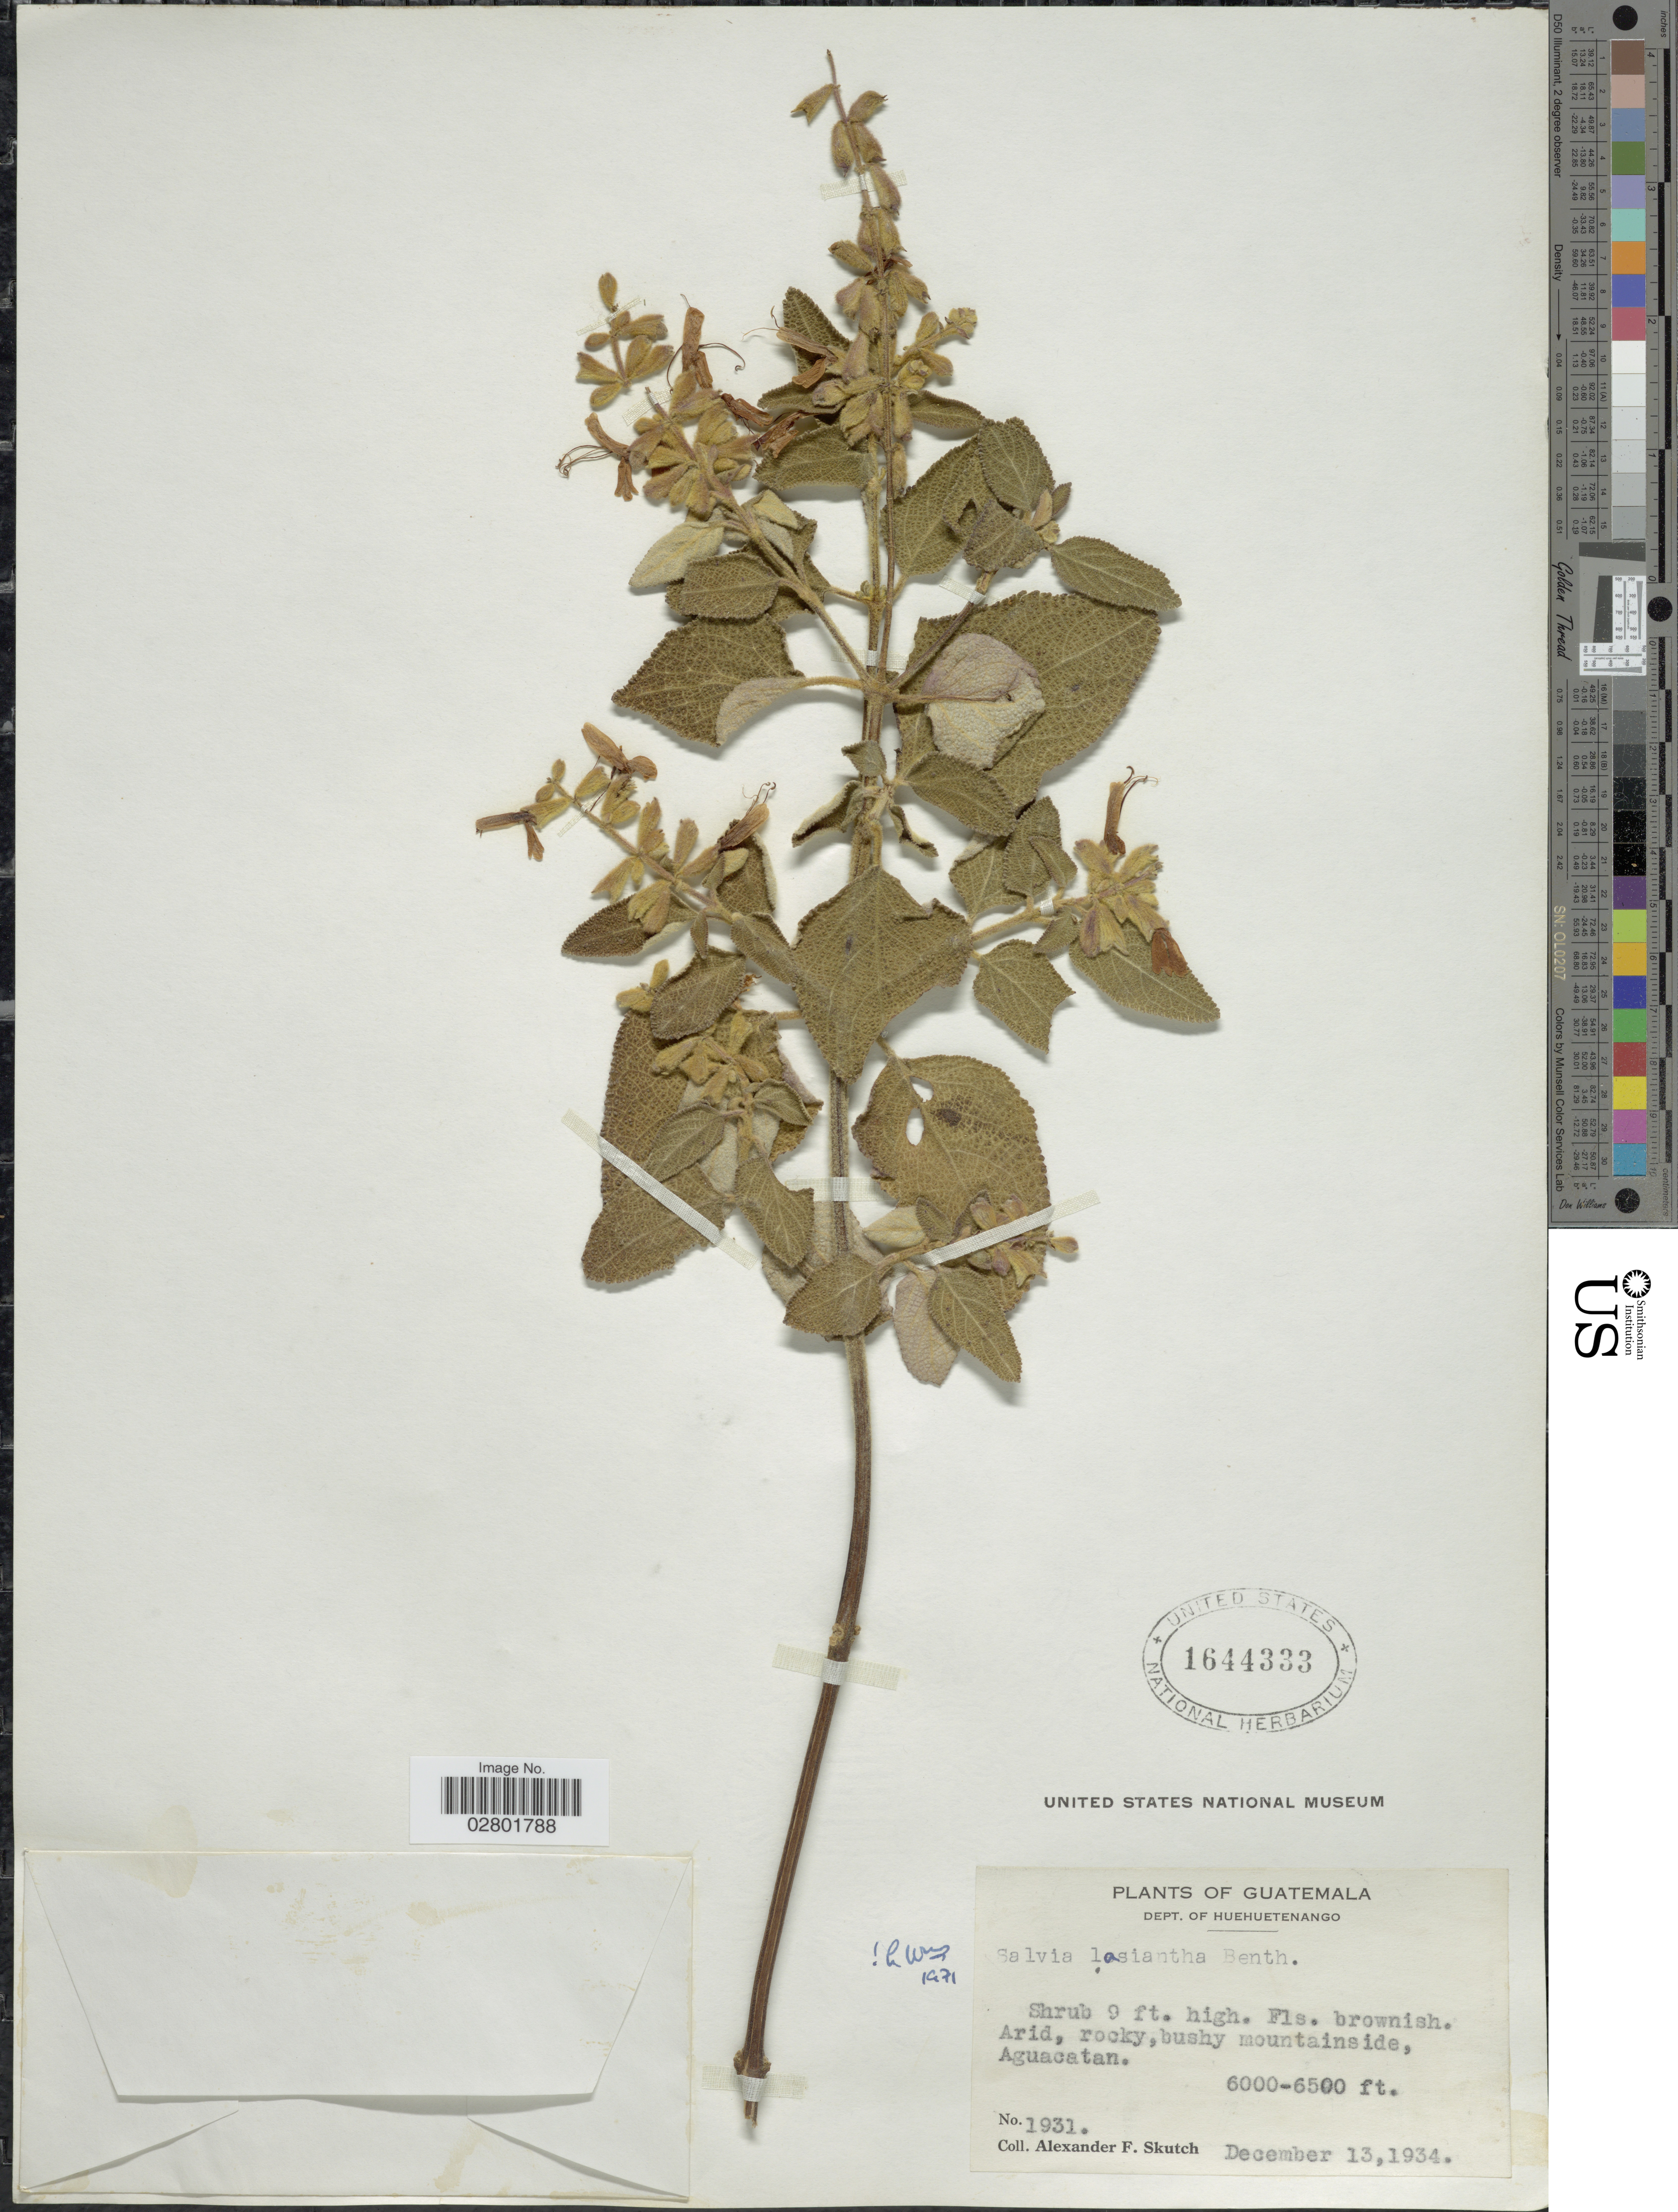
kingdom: Plantae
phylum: Tracheophyta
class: Magnoliopsida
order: Lamiales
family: Lamiaceae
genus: Salvia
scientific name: Salvia lasiantha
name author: Benth.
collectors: A. F. Skutch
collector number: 1931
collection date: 1934-12-13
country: Guatemala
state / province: Huehuetenango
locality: Dept. of Huehuetenango, Aguacatan.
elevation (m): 1829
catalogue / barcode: US 1644333